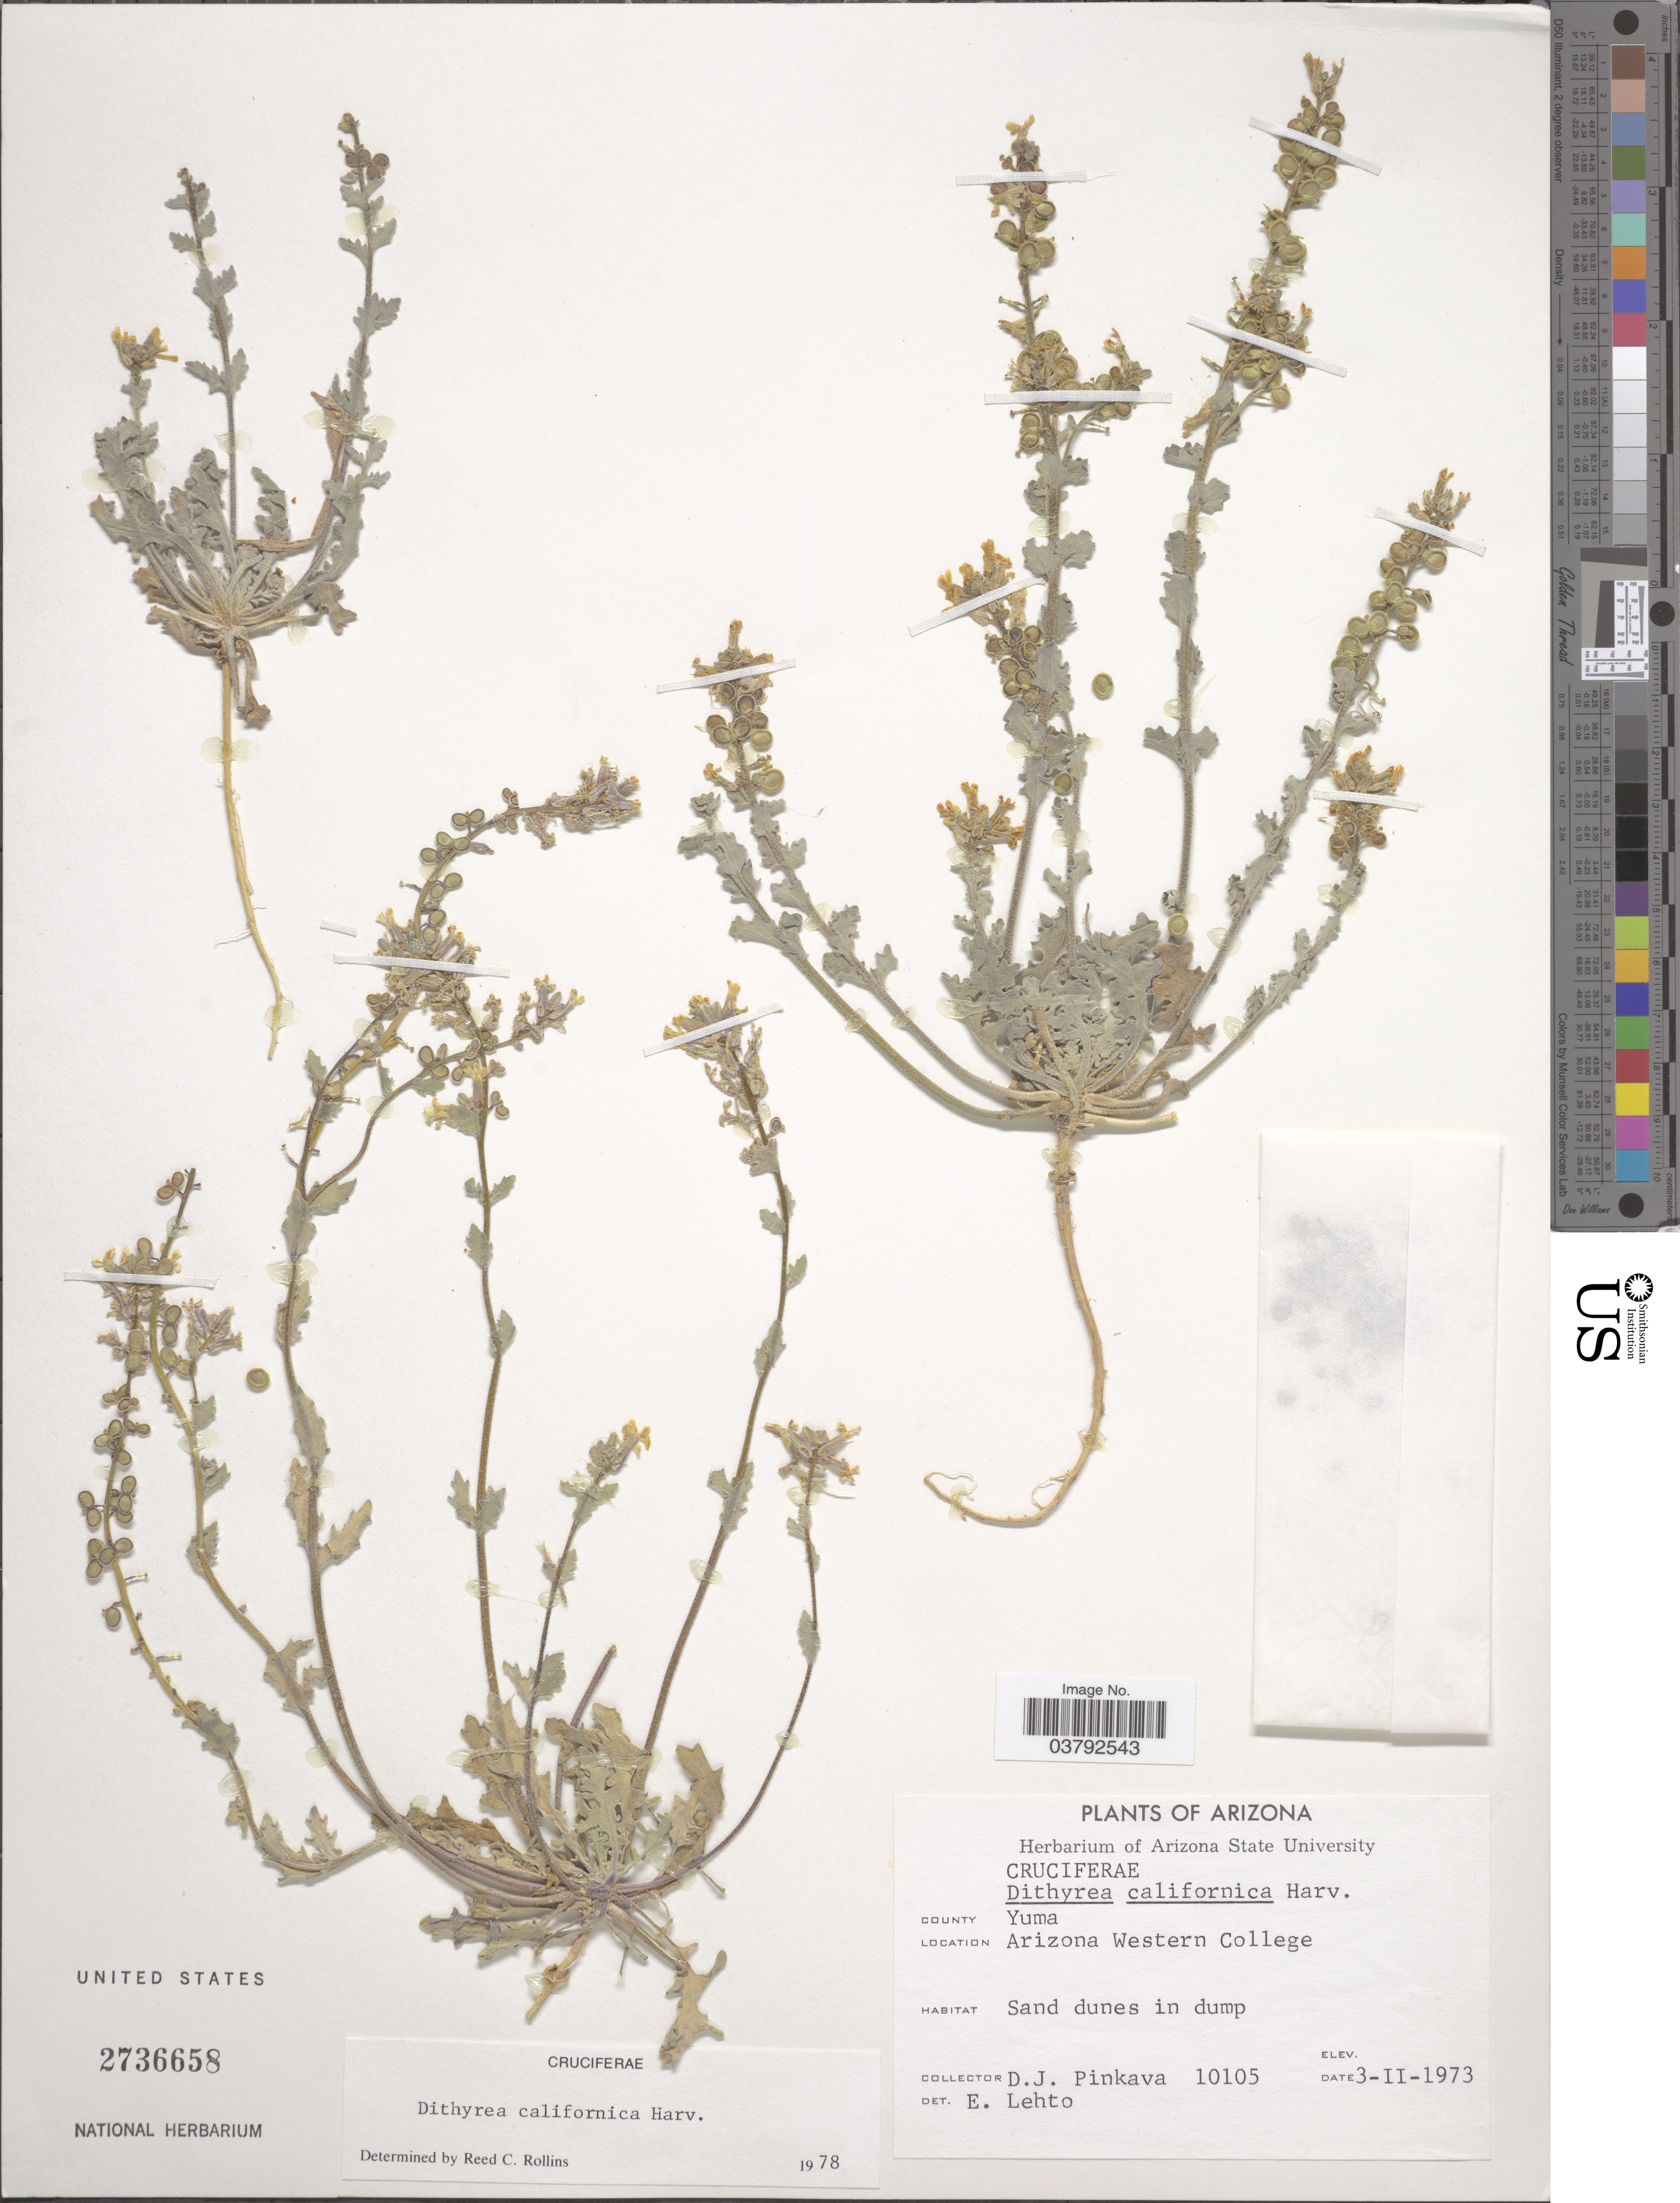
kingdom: Plantae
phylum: Tracheophyta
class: Magnoliopsida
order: Brassicales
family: Brassicaceae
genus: Dithyrea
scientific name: Dithyrea californica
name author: Harv.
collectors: D. J. Pinkava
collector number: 10105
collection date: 1973-02-03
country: United States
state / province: Arizona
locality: County Yuma. Arizona Western College.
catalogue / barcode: US 2736658